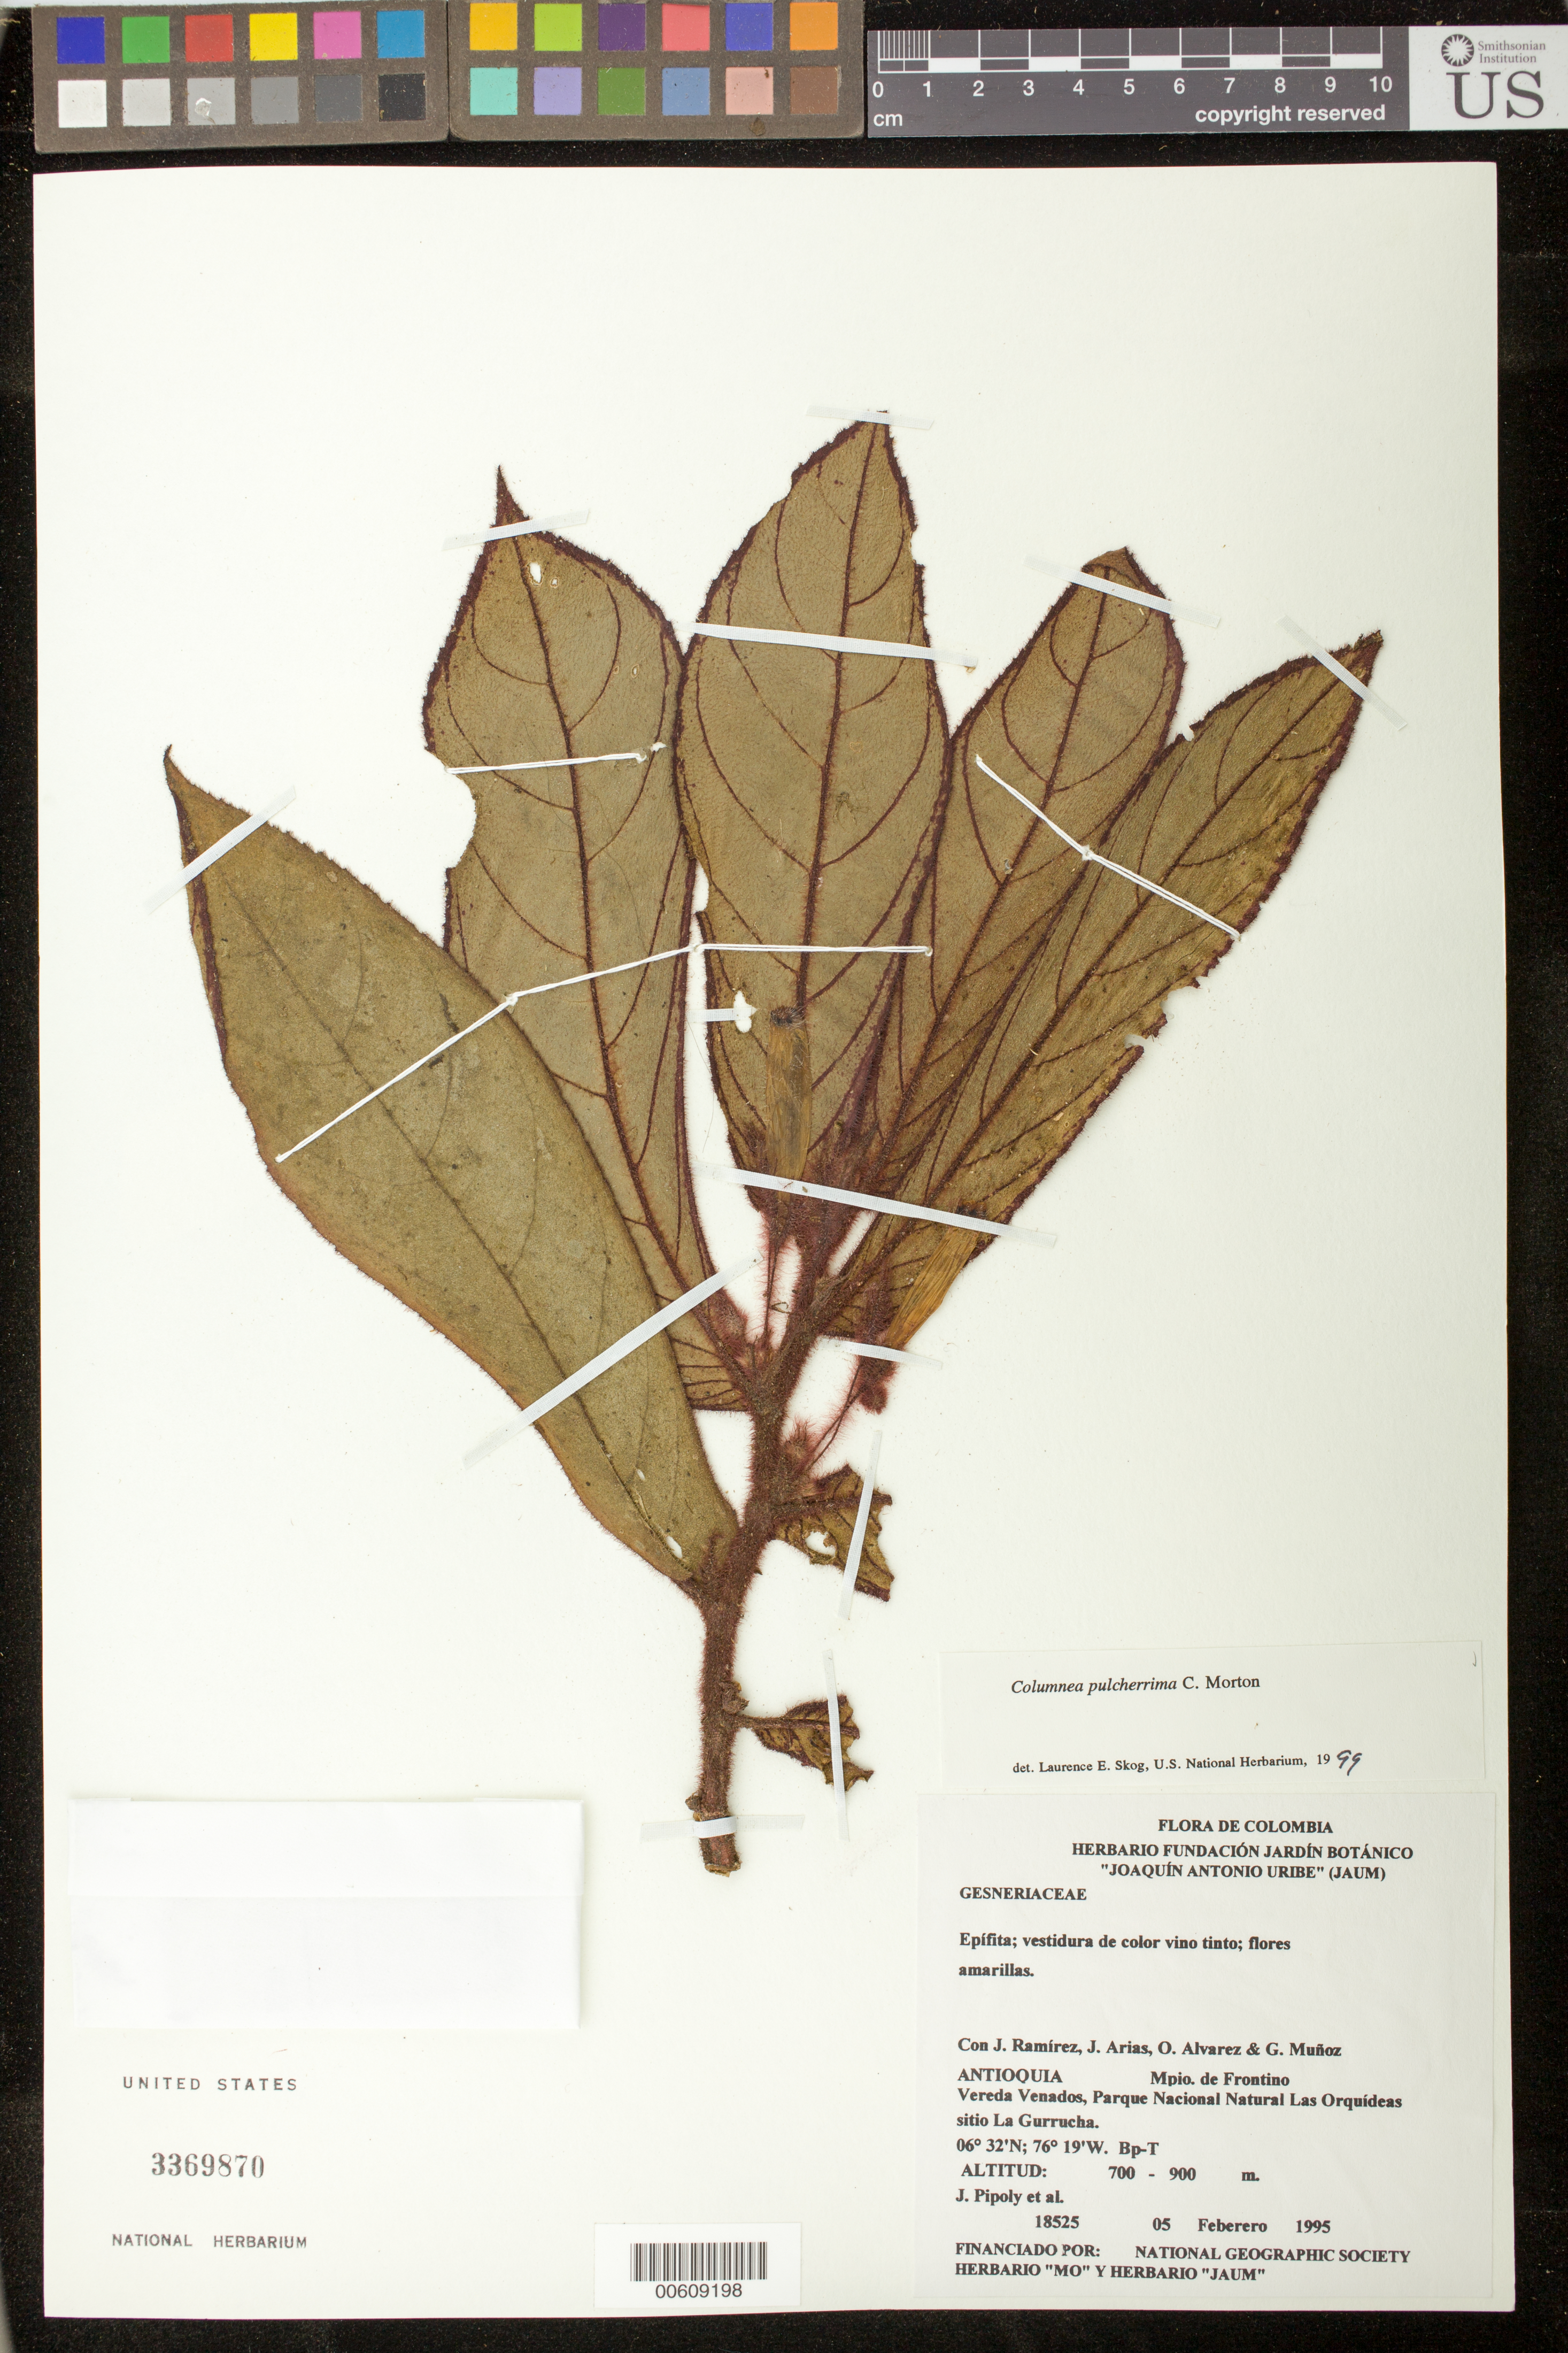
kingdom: Plantae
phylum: Tracheophyta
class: Magnoliopsida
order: Lamiales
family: Gesneriaceae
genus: Columnea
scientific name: Columnea pulcherrima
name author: C.V. Morton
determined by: Skog, Laurence E.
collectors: J. J. Pipoly, J. Ramírez, J. Arias, O. Alvarez & G. Muñoz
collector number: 18525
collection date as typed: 05 Feb 1995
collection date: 1995-02-05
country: Colombia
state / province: Antioquia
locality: Mpio. de Frontino; Vereda Venados, Parque Nacional Natural Las Orquídeas, sitio La Gurrucha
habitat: Bp-T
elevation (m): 700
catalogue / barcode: US 3369870